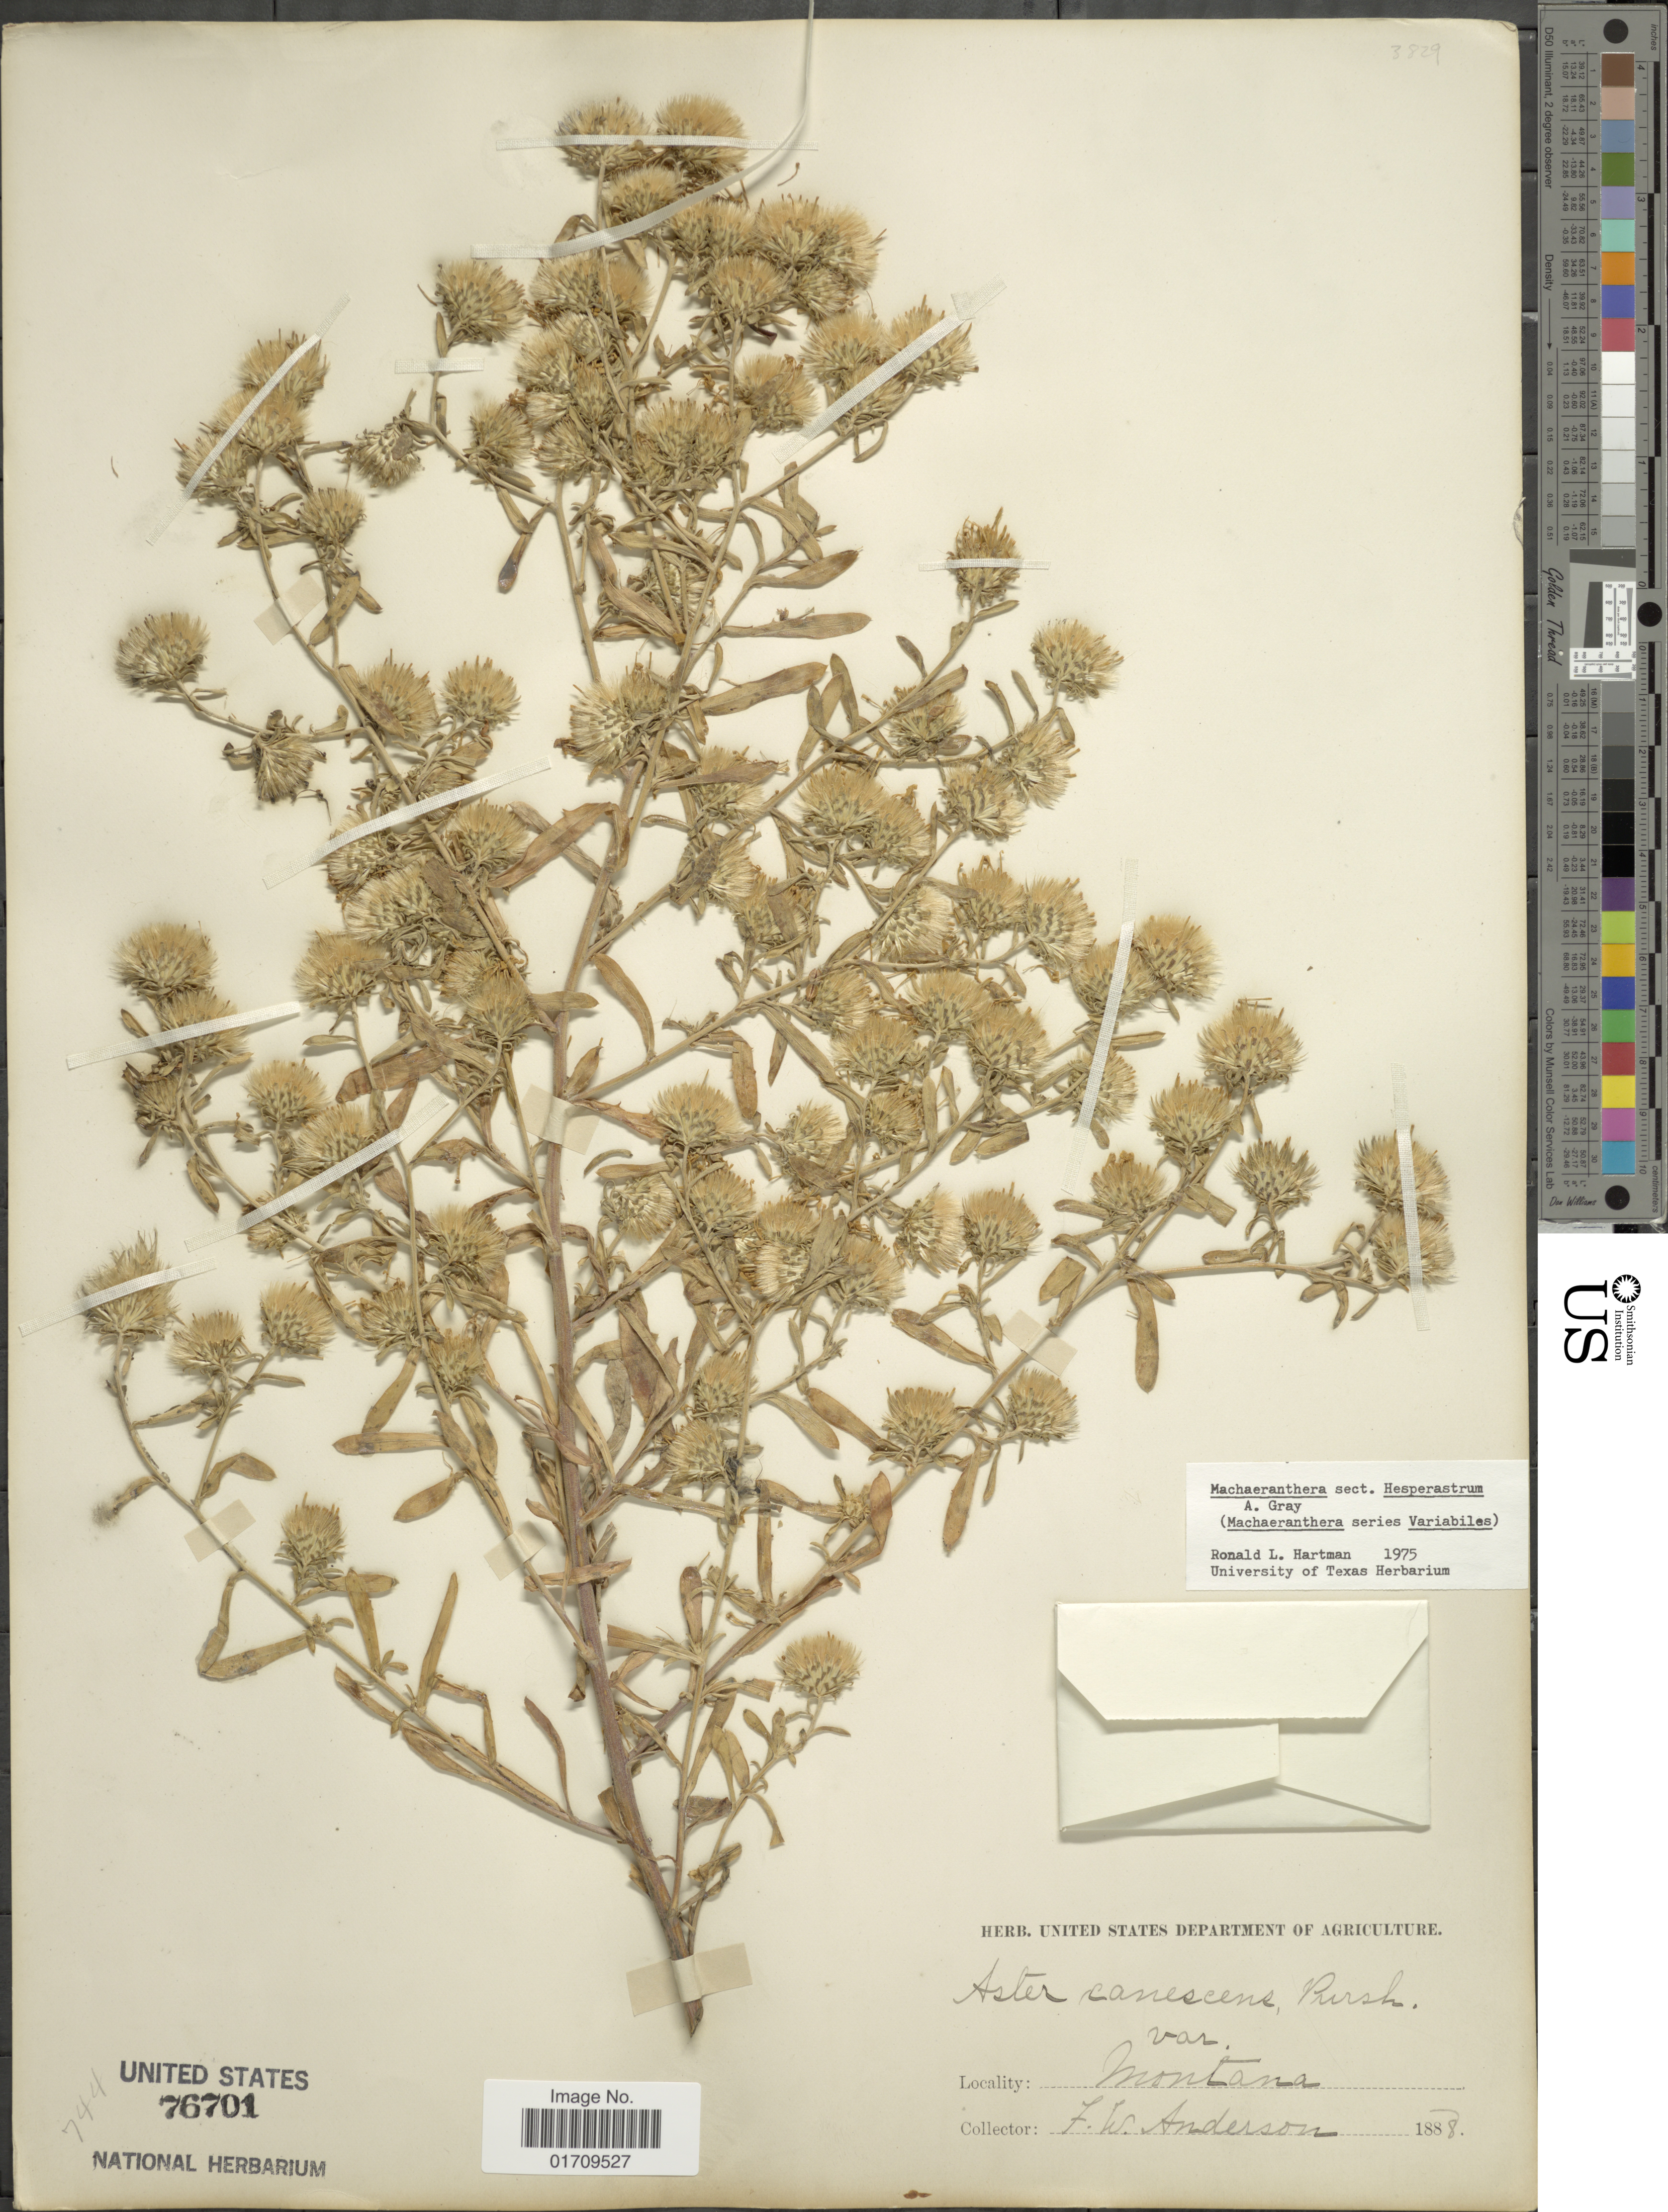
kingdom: Plantae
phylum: Tracheophyta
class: Magnoliopsida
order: Asterales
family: Asteraceae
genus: Machaeranthera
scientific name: Machaeranthera sp.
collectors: F. W. Anderson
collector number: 744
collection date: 1888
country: United States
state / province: Montana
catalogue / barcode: US 76701